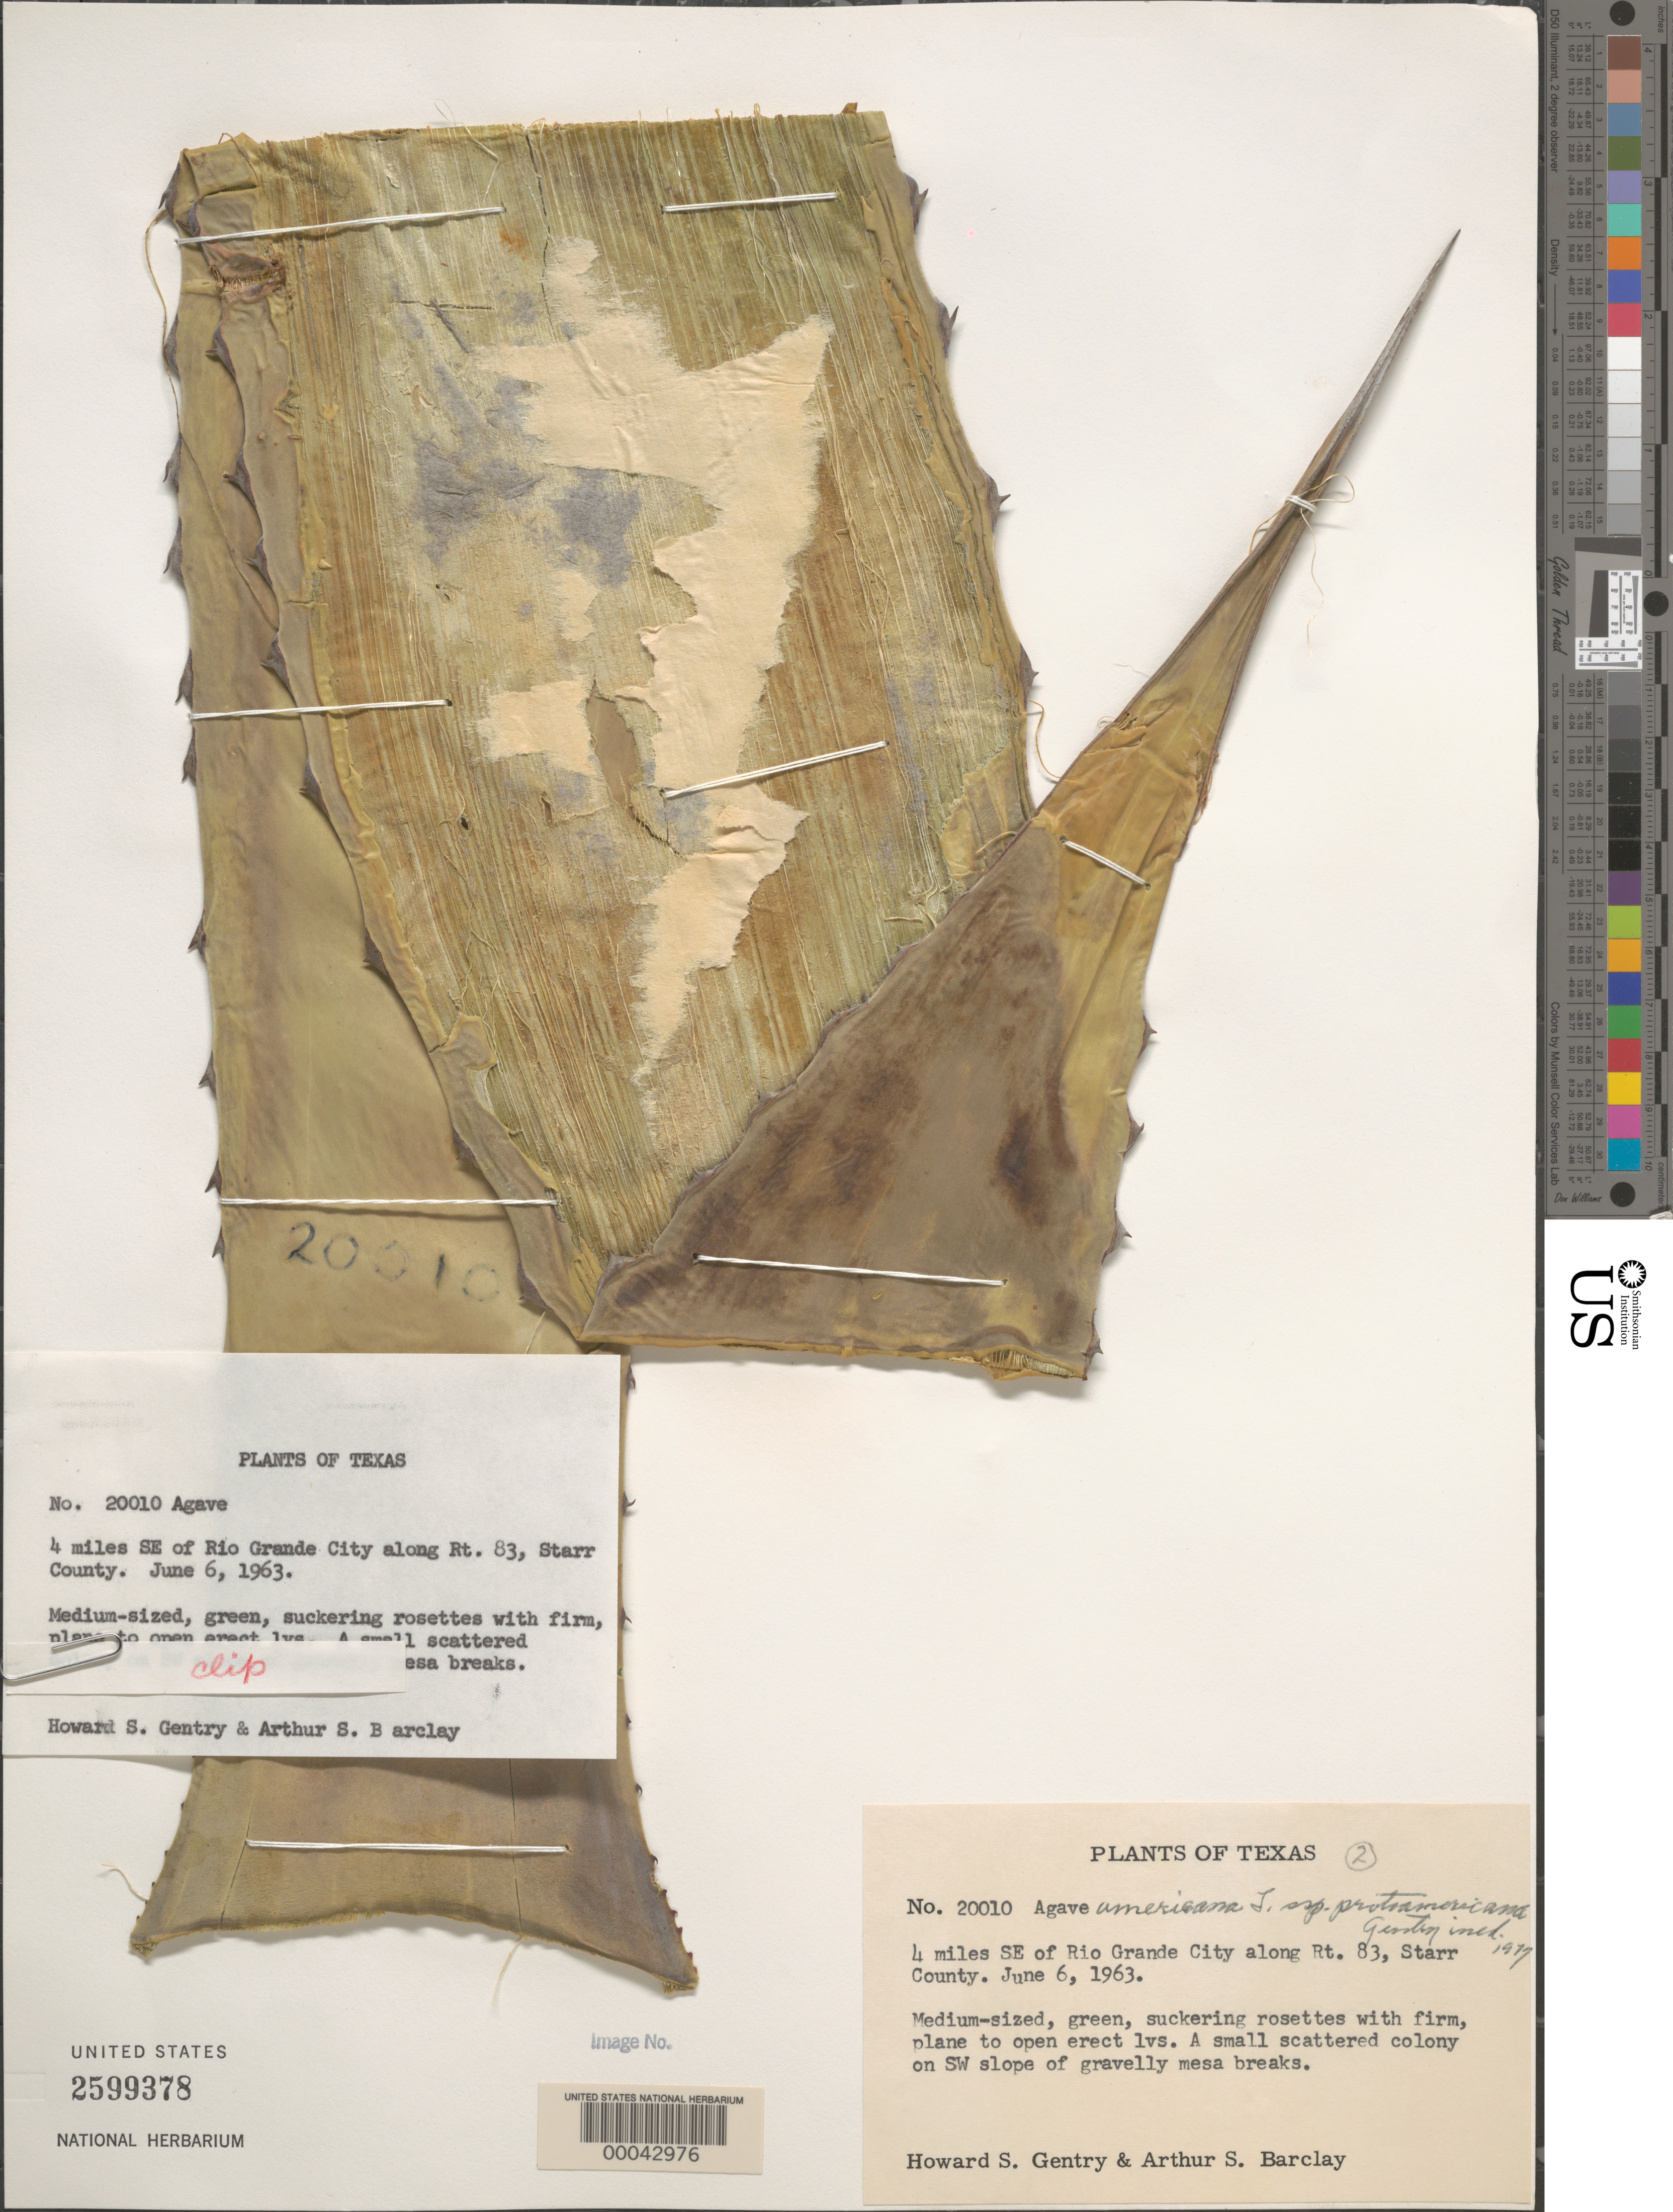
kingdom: Plantae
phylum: Tracheophyta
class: Liliopsida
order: Asparagales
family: Asparagaceae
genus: Agave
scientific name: Agave americana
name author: L.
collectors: H. S. Gentry & A. S. Barclay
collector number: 20010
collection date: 1963-06-06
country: United States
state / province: Texas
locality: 4 miles SE of Rio Grande City along Rt. 83, Starr County.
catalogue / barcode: US 2599378